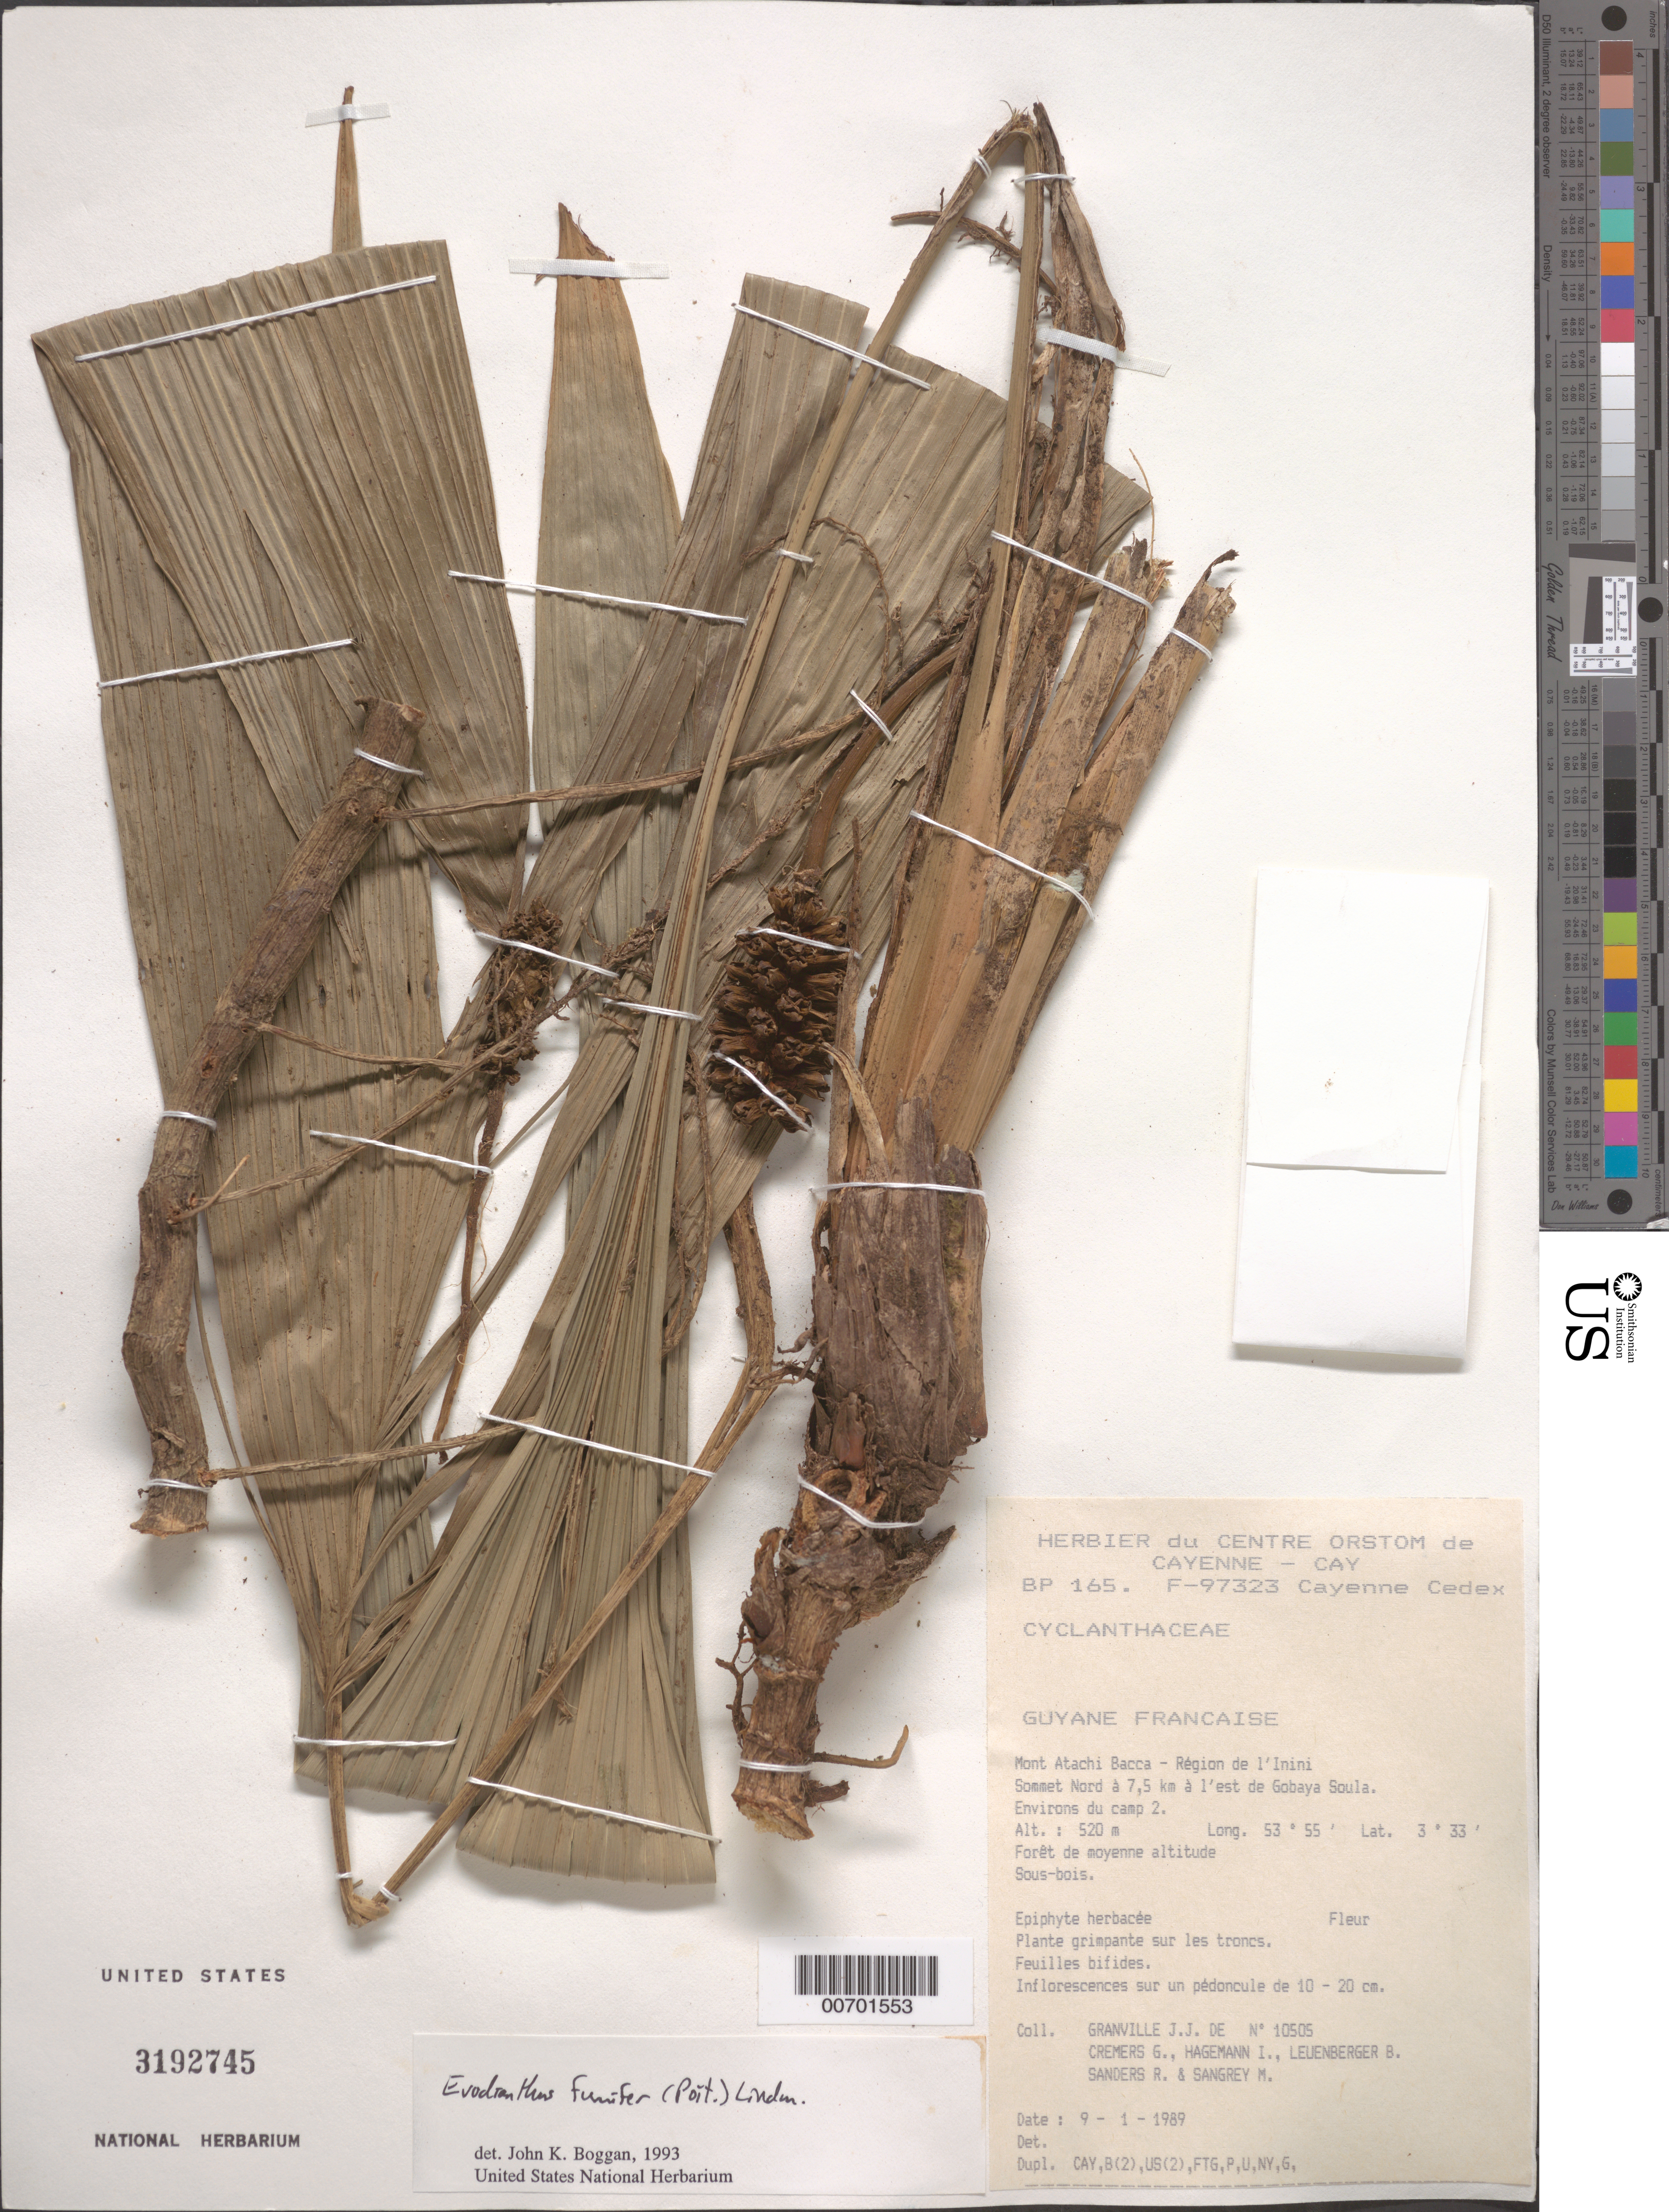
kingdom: Plantae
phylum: Tracheophyta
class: Liliopsida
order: Pandanales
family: Cyclanthaceae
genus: Evodianthus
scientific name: Evodianthus funifer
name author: (Poit.) Lindm.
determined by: Boggan, J. K., (US), NMNH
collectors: J.-J. de Granville, G. Cremers, J. Hagemann, B. E. Leuenberger & M. S. Sangrey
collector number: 10505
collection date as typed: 9-Jan-89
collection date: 1989-01-09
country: French Guiana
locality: Mont Atachi Bacca, région de l'Inini. Sommet nord, a 7.5 km a l'est de Gobaya Soula. Env. du camp 2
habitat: Med height forest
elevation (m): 520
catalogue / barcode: US 3192745